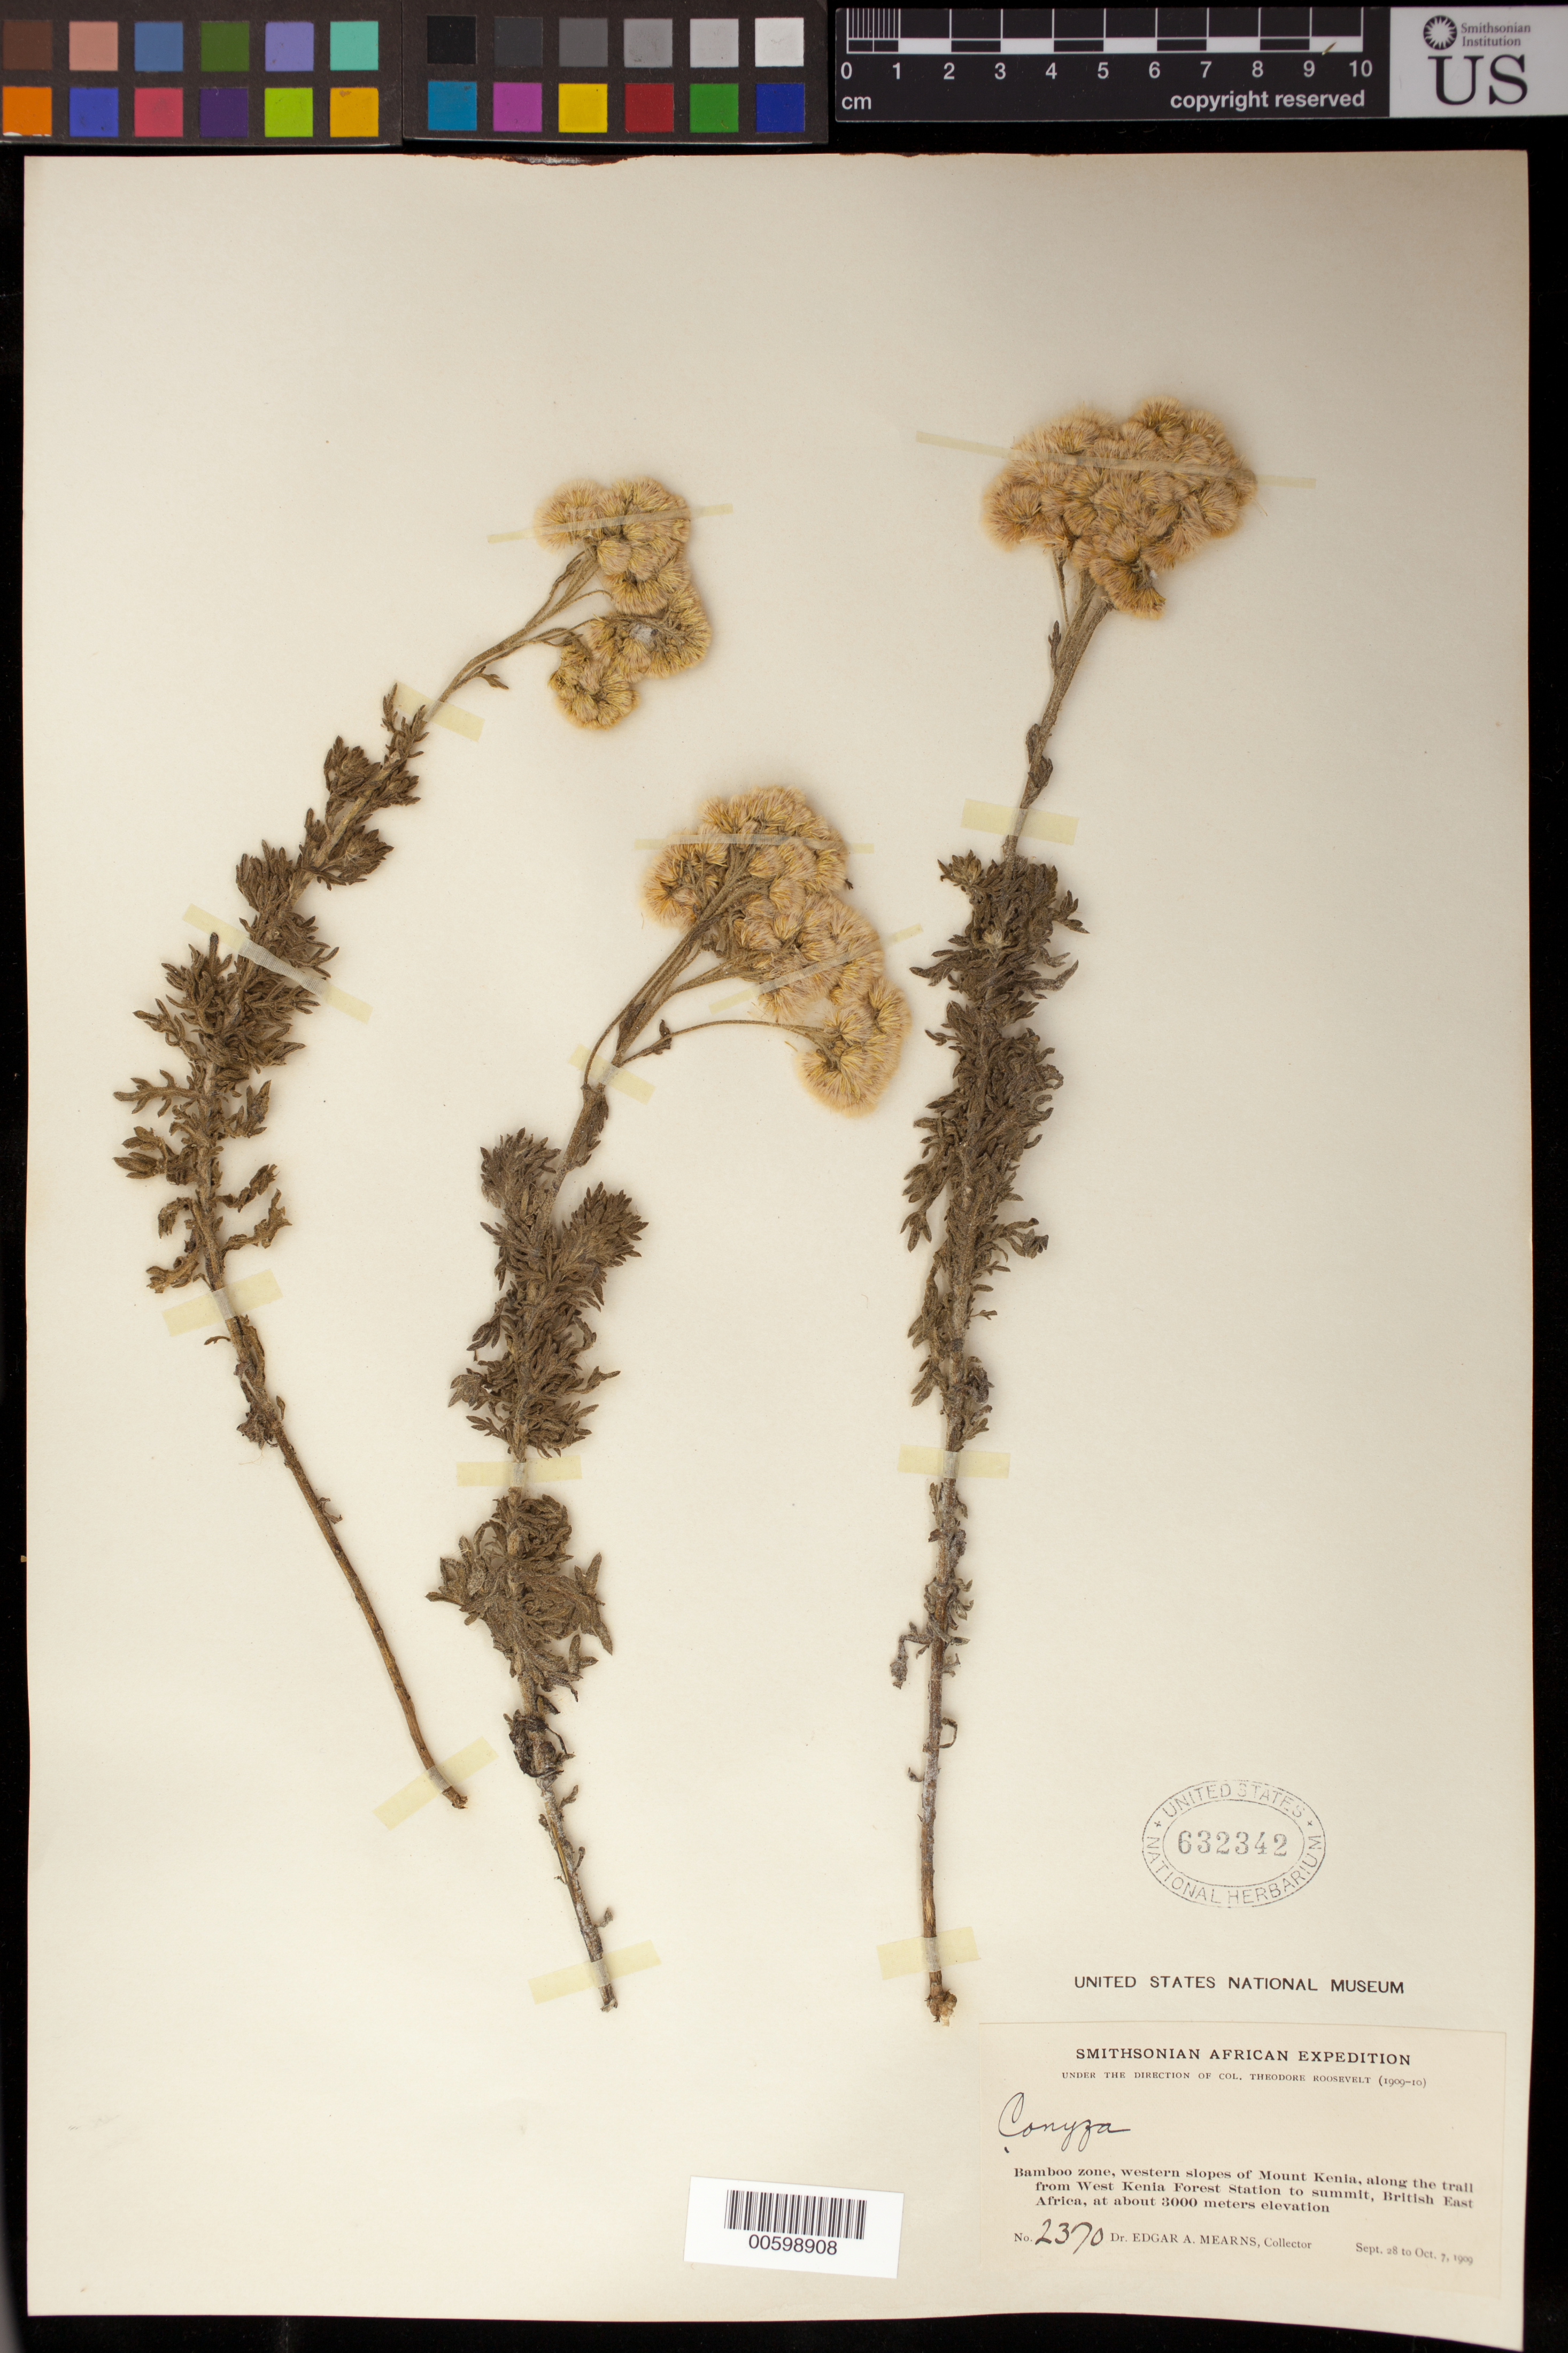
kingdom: Plantae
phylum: Tracheophyta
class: Magnoliopsida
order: Asterales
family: Asteraceae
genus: Conyza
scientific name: Conyza sp.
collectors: E. A. Mearns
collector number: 2370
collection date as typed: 28 Sep 1909 to 07 Oct 1909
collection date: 1909-09-28/1909-10-07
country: Kenya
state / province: Nyeri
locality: Bamboo zone, Western slopes of Mount Kenya, along the trail from West Kenya Forest Station to summit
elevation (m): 3000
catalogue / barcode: US 632342